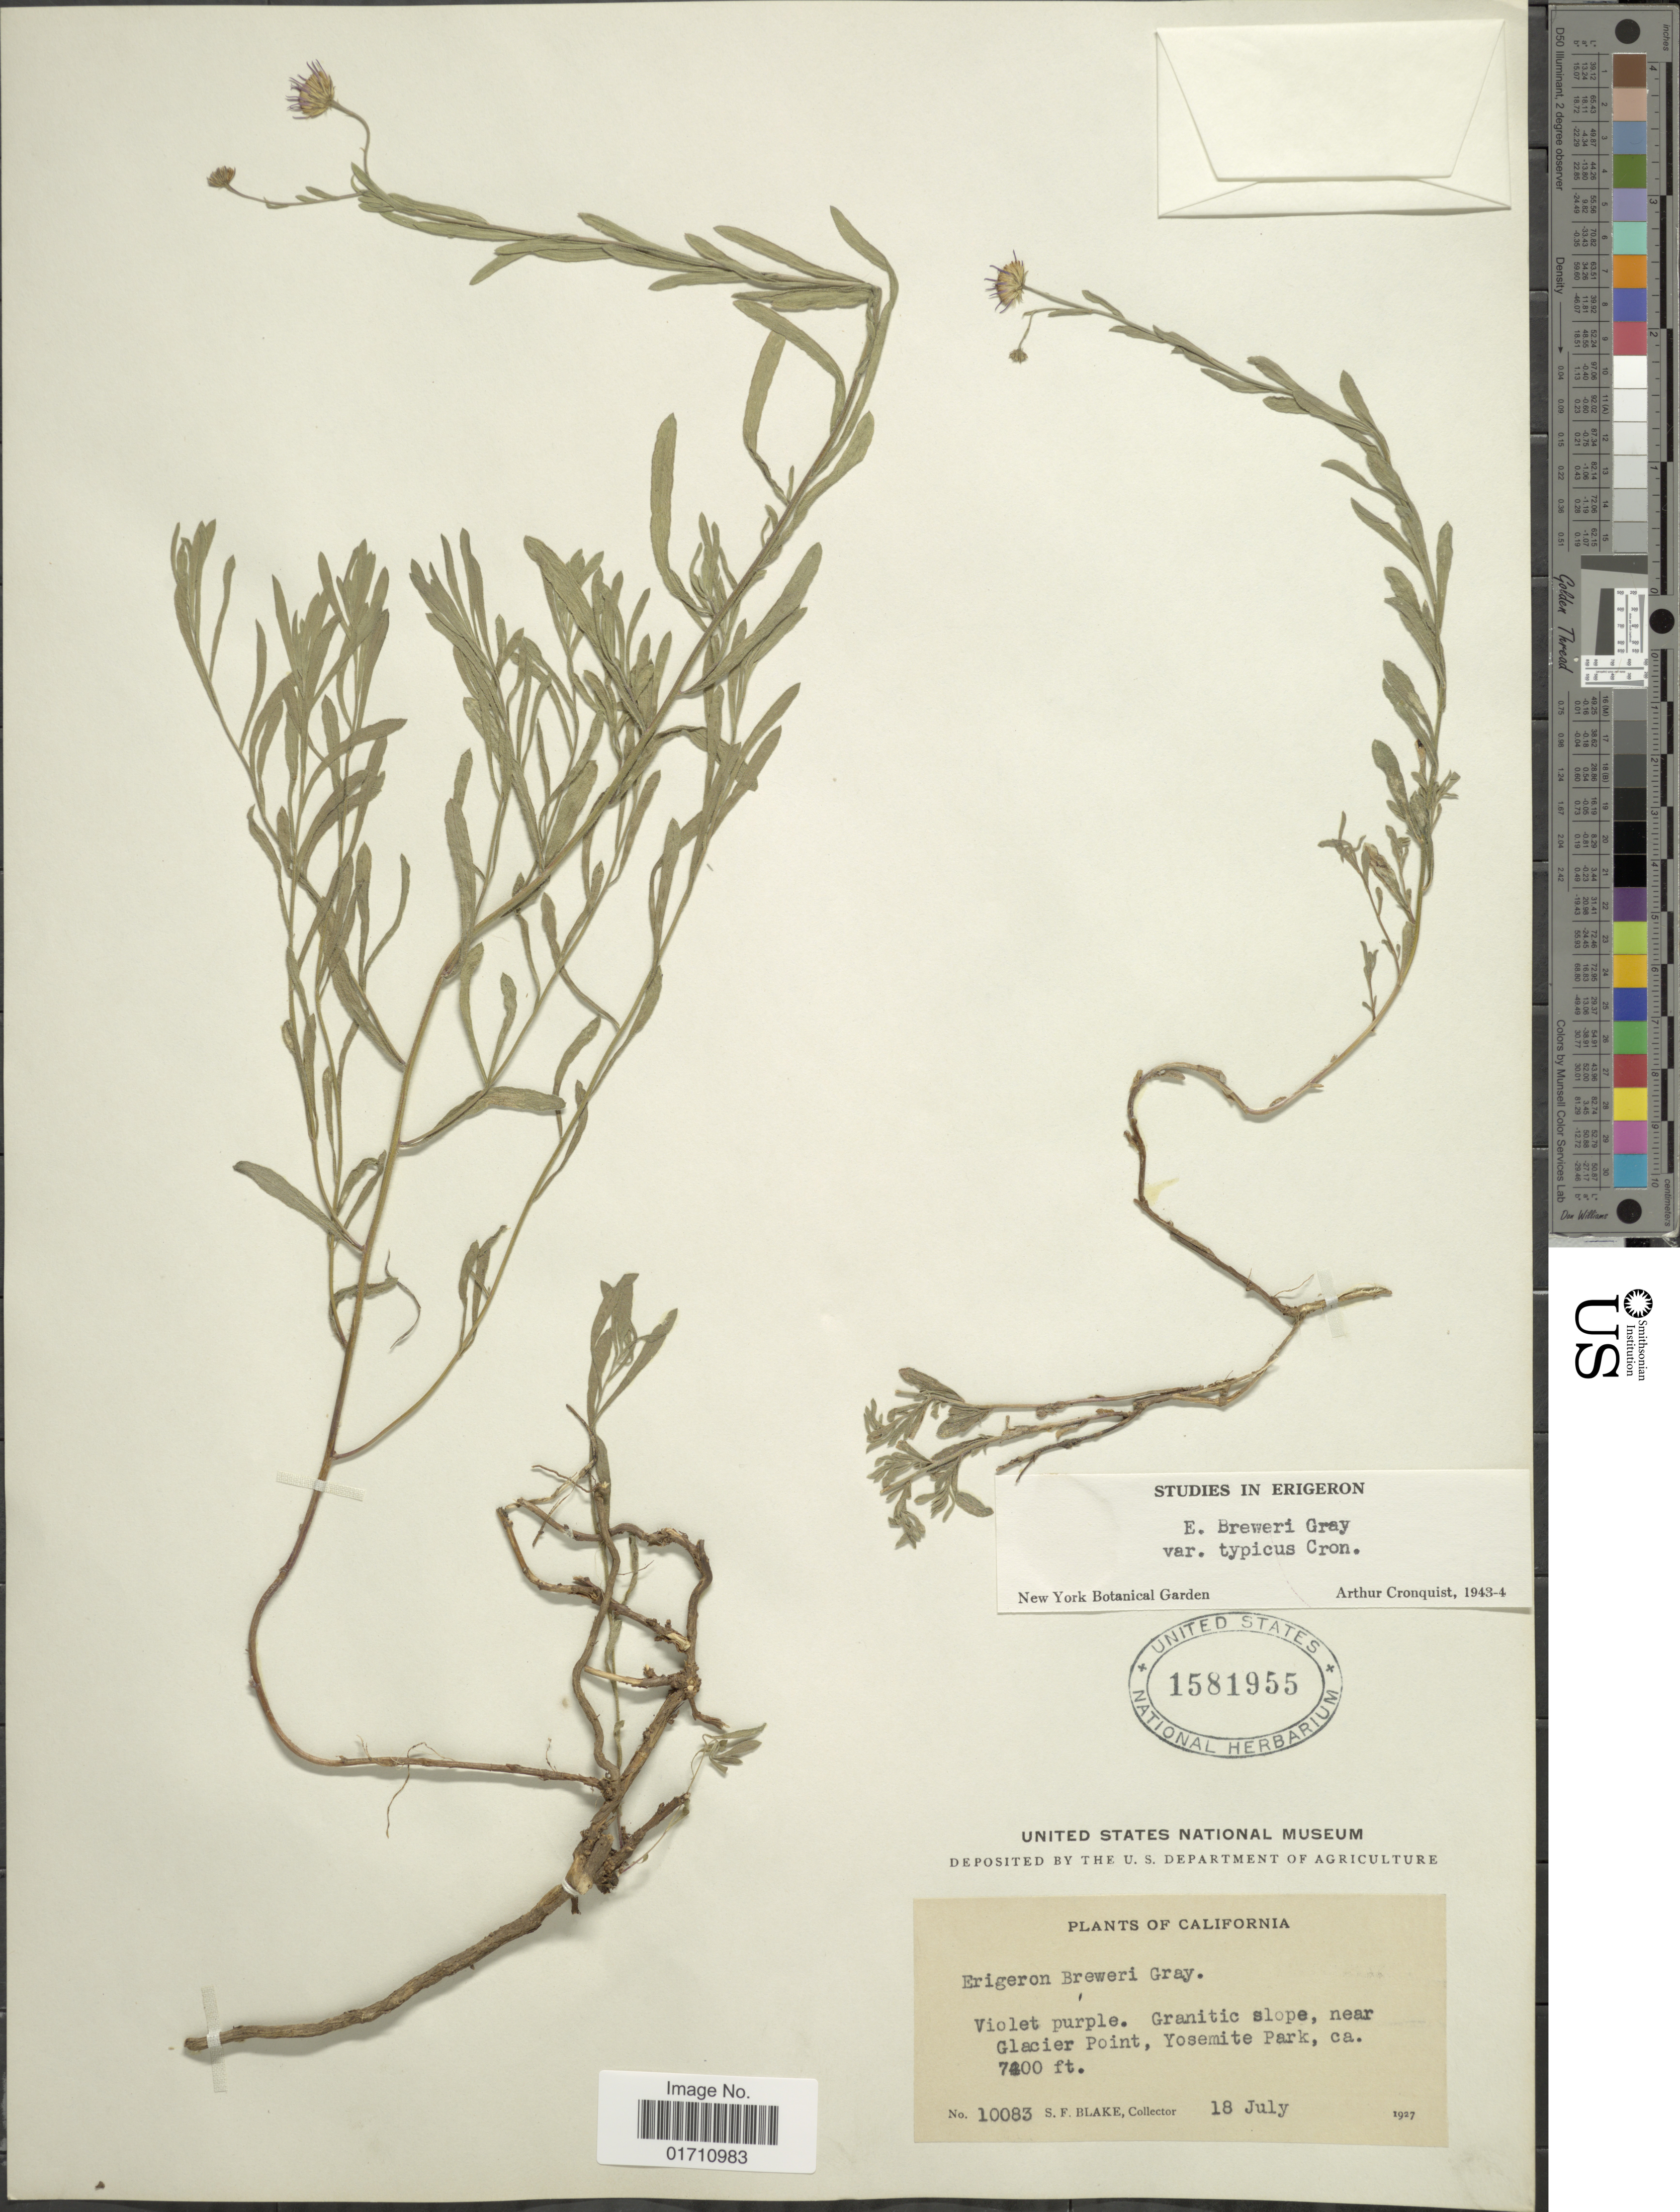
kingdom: Plantae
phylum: Tracheophyta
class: Magnoliopsida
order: Asterales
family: Asteraceae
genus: Erigeron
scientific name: Erigeron breweri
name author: A. Gray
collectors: S. Blake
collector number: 10083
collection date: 1927-07-18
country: United States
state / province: California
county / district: Mariposa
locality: Granitic slope, near Glacier Point, Yosemite Park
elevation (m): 2256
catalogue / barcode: US 1581955